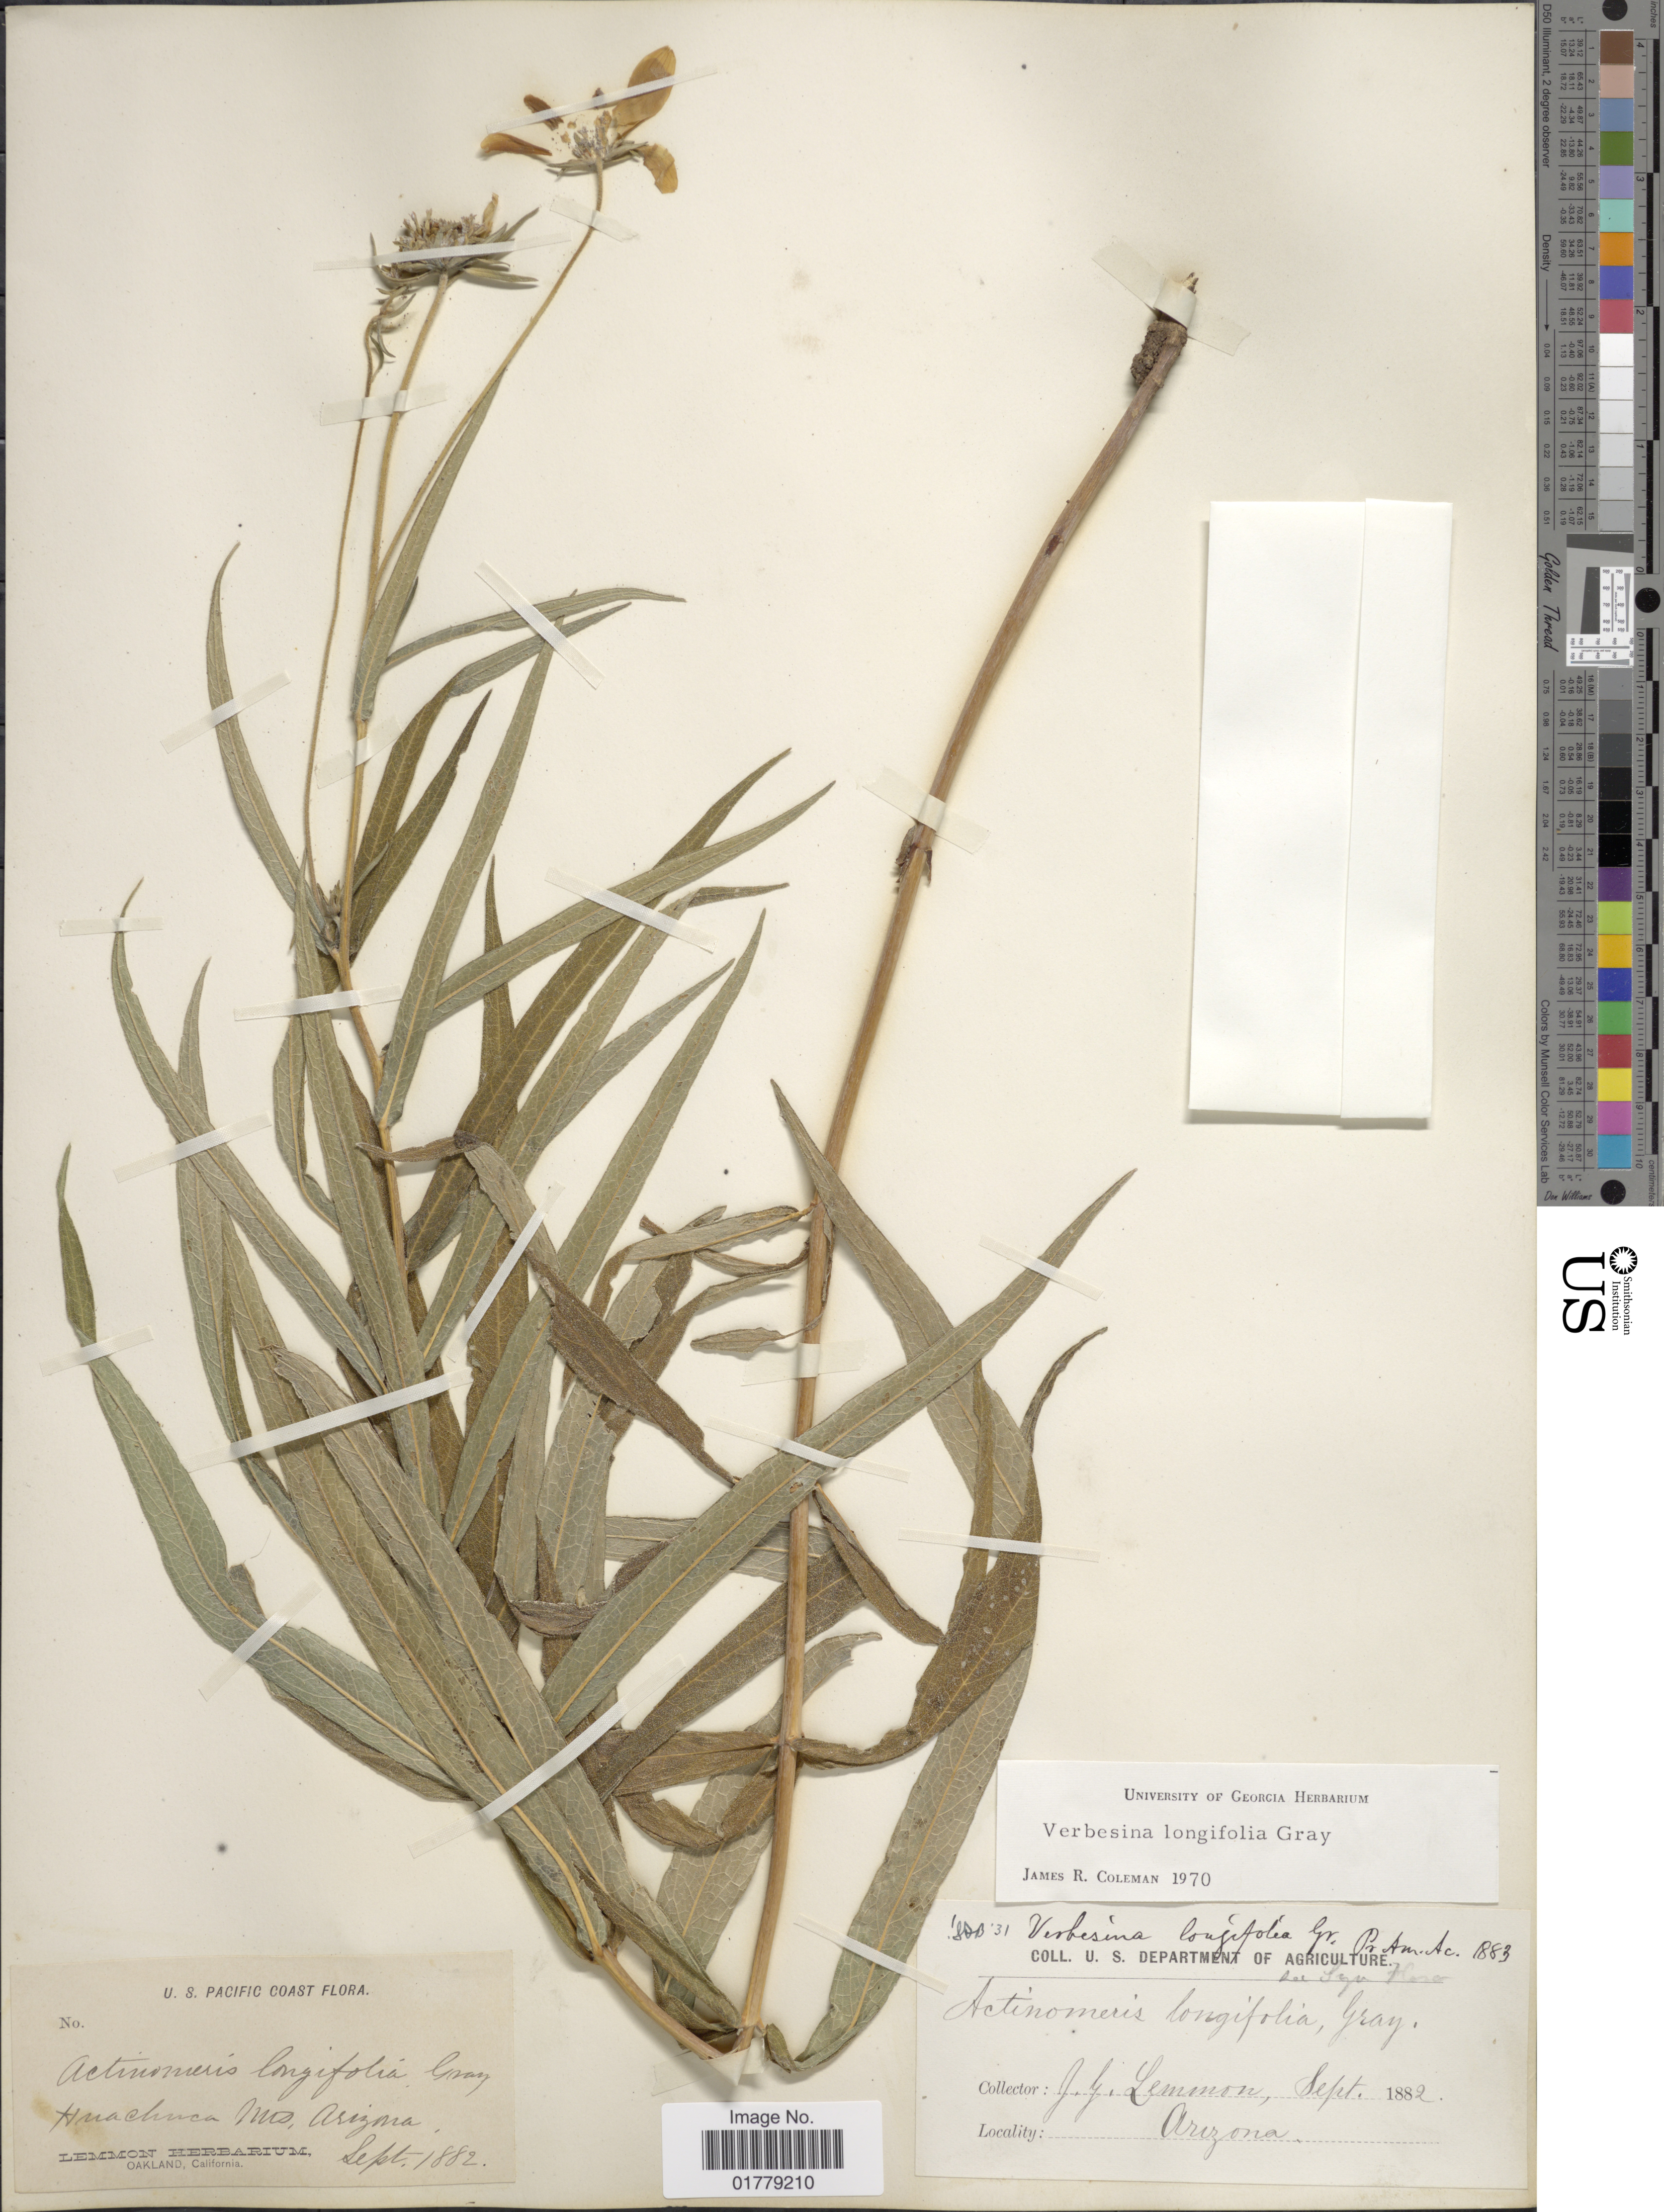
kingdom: Plantae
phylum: Tracheophyta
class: Magnoliopsida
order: Asterales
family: Asteraceae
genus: Verbesina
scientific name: Verbesina longifolia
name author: A. Gray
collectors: J. Lemmon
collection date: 1882-09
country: United States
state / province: Arizona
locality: U.S. Pacific Coast. Huachuca Mts., Arizona